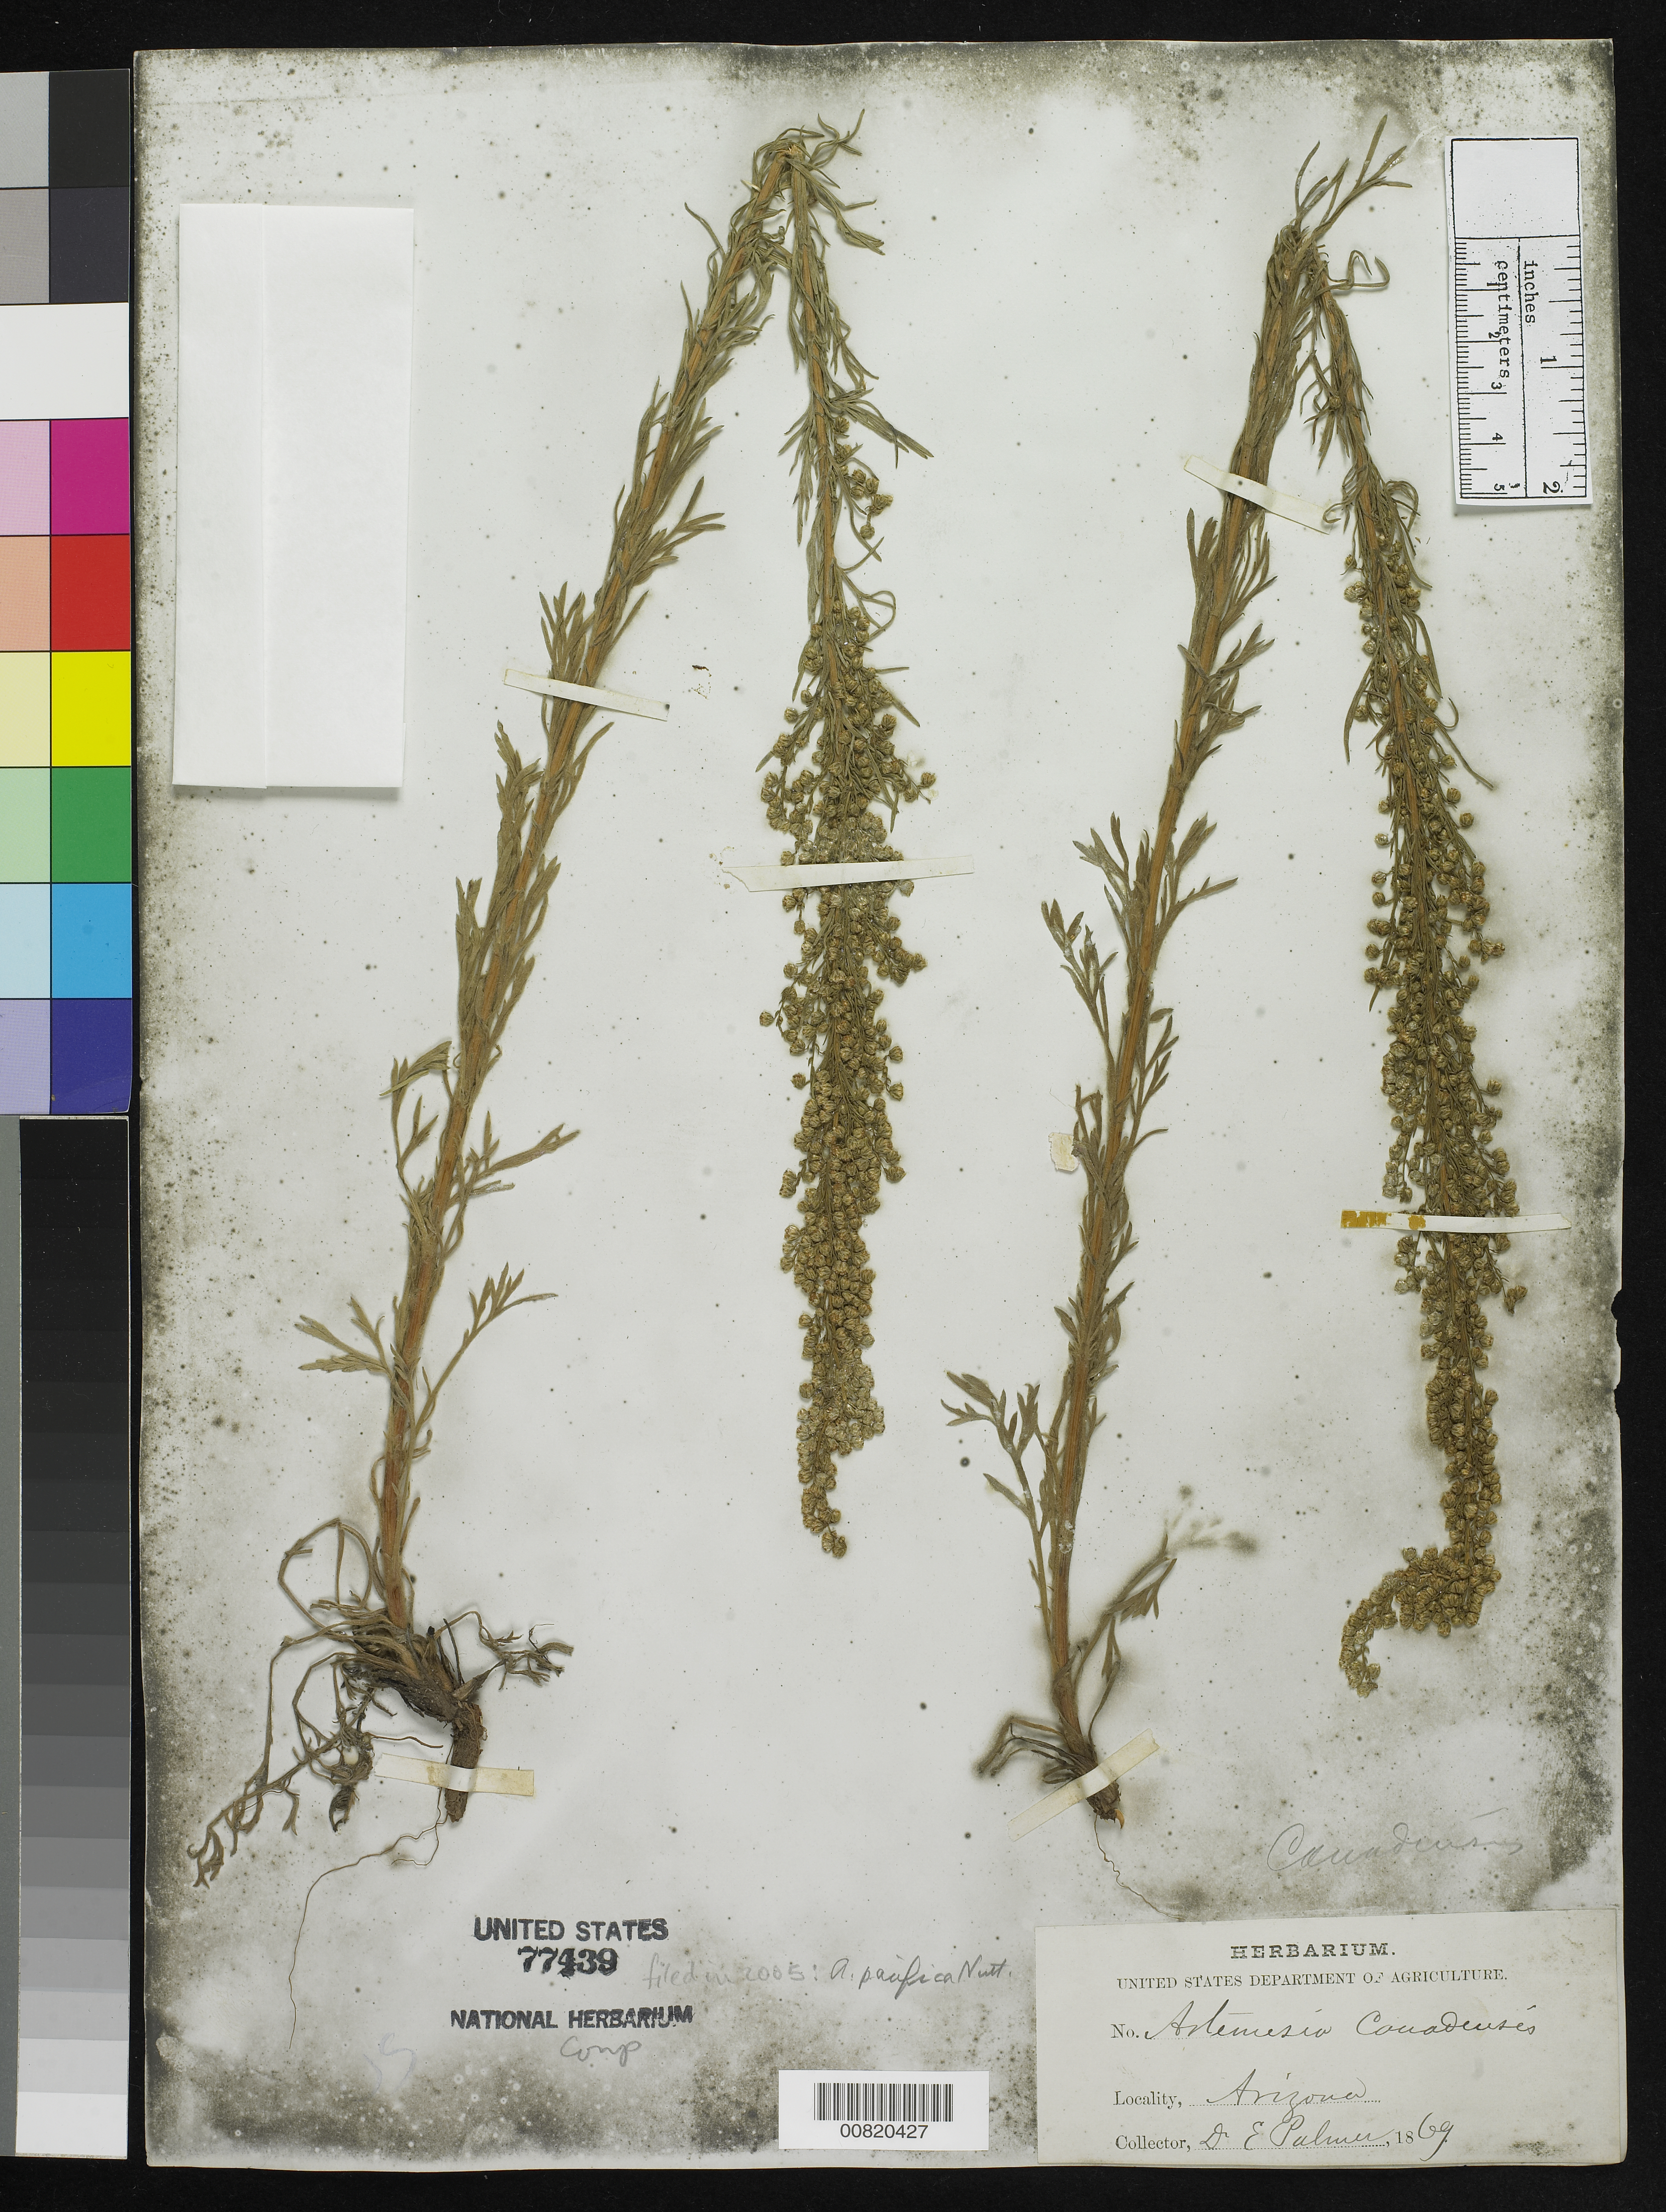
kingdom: Plantae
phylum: Tracheophyta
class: Magnoliopsida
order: Asterales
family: Asteraceae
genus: Artemisia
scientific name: Artemisia pacifica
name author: Nutt.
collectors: E. Palmer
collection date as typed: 1869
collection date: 1869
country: United States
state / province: Arizona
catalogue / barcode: US 77439